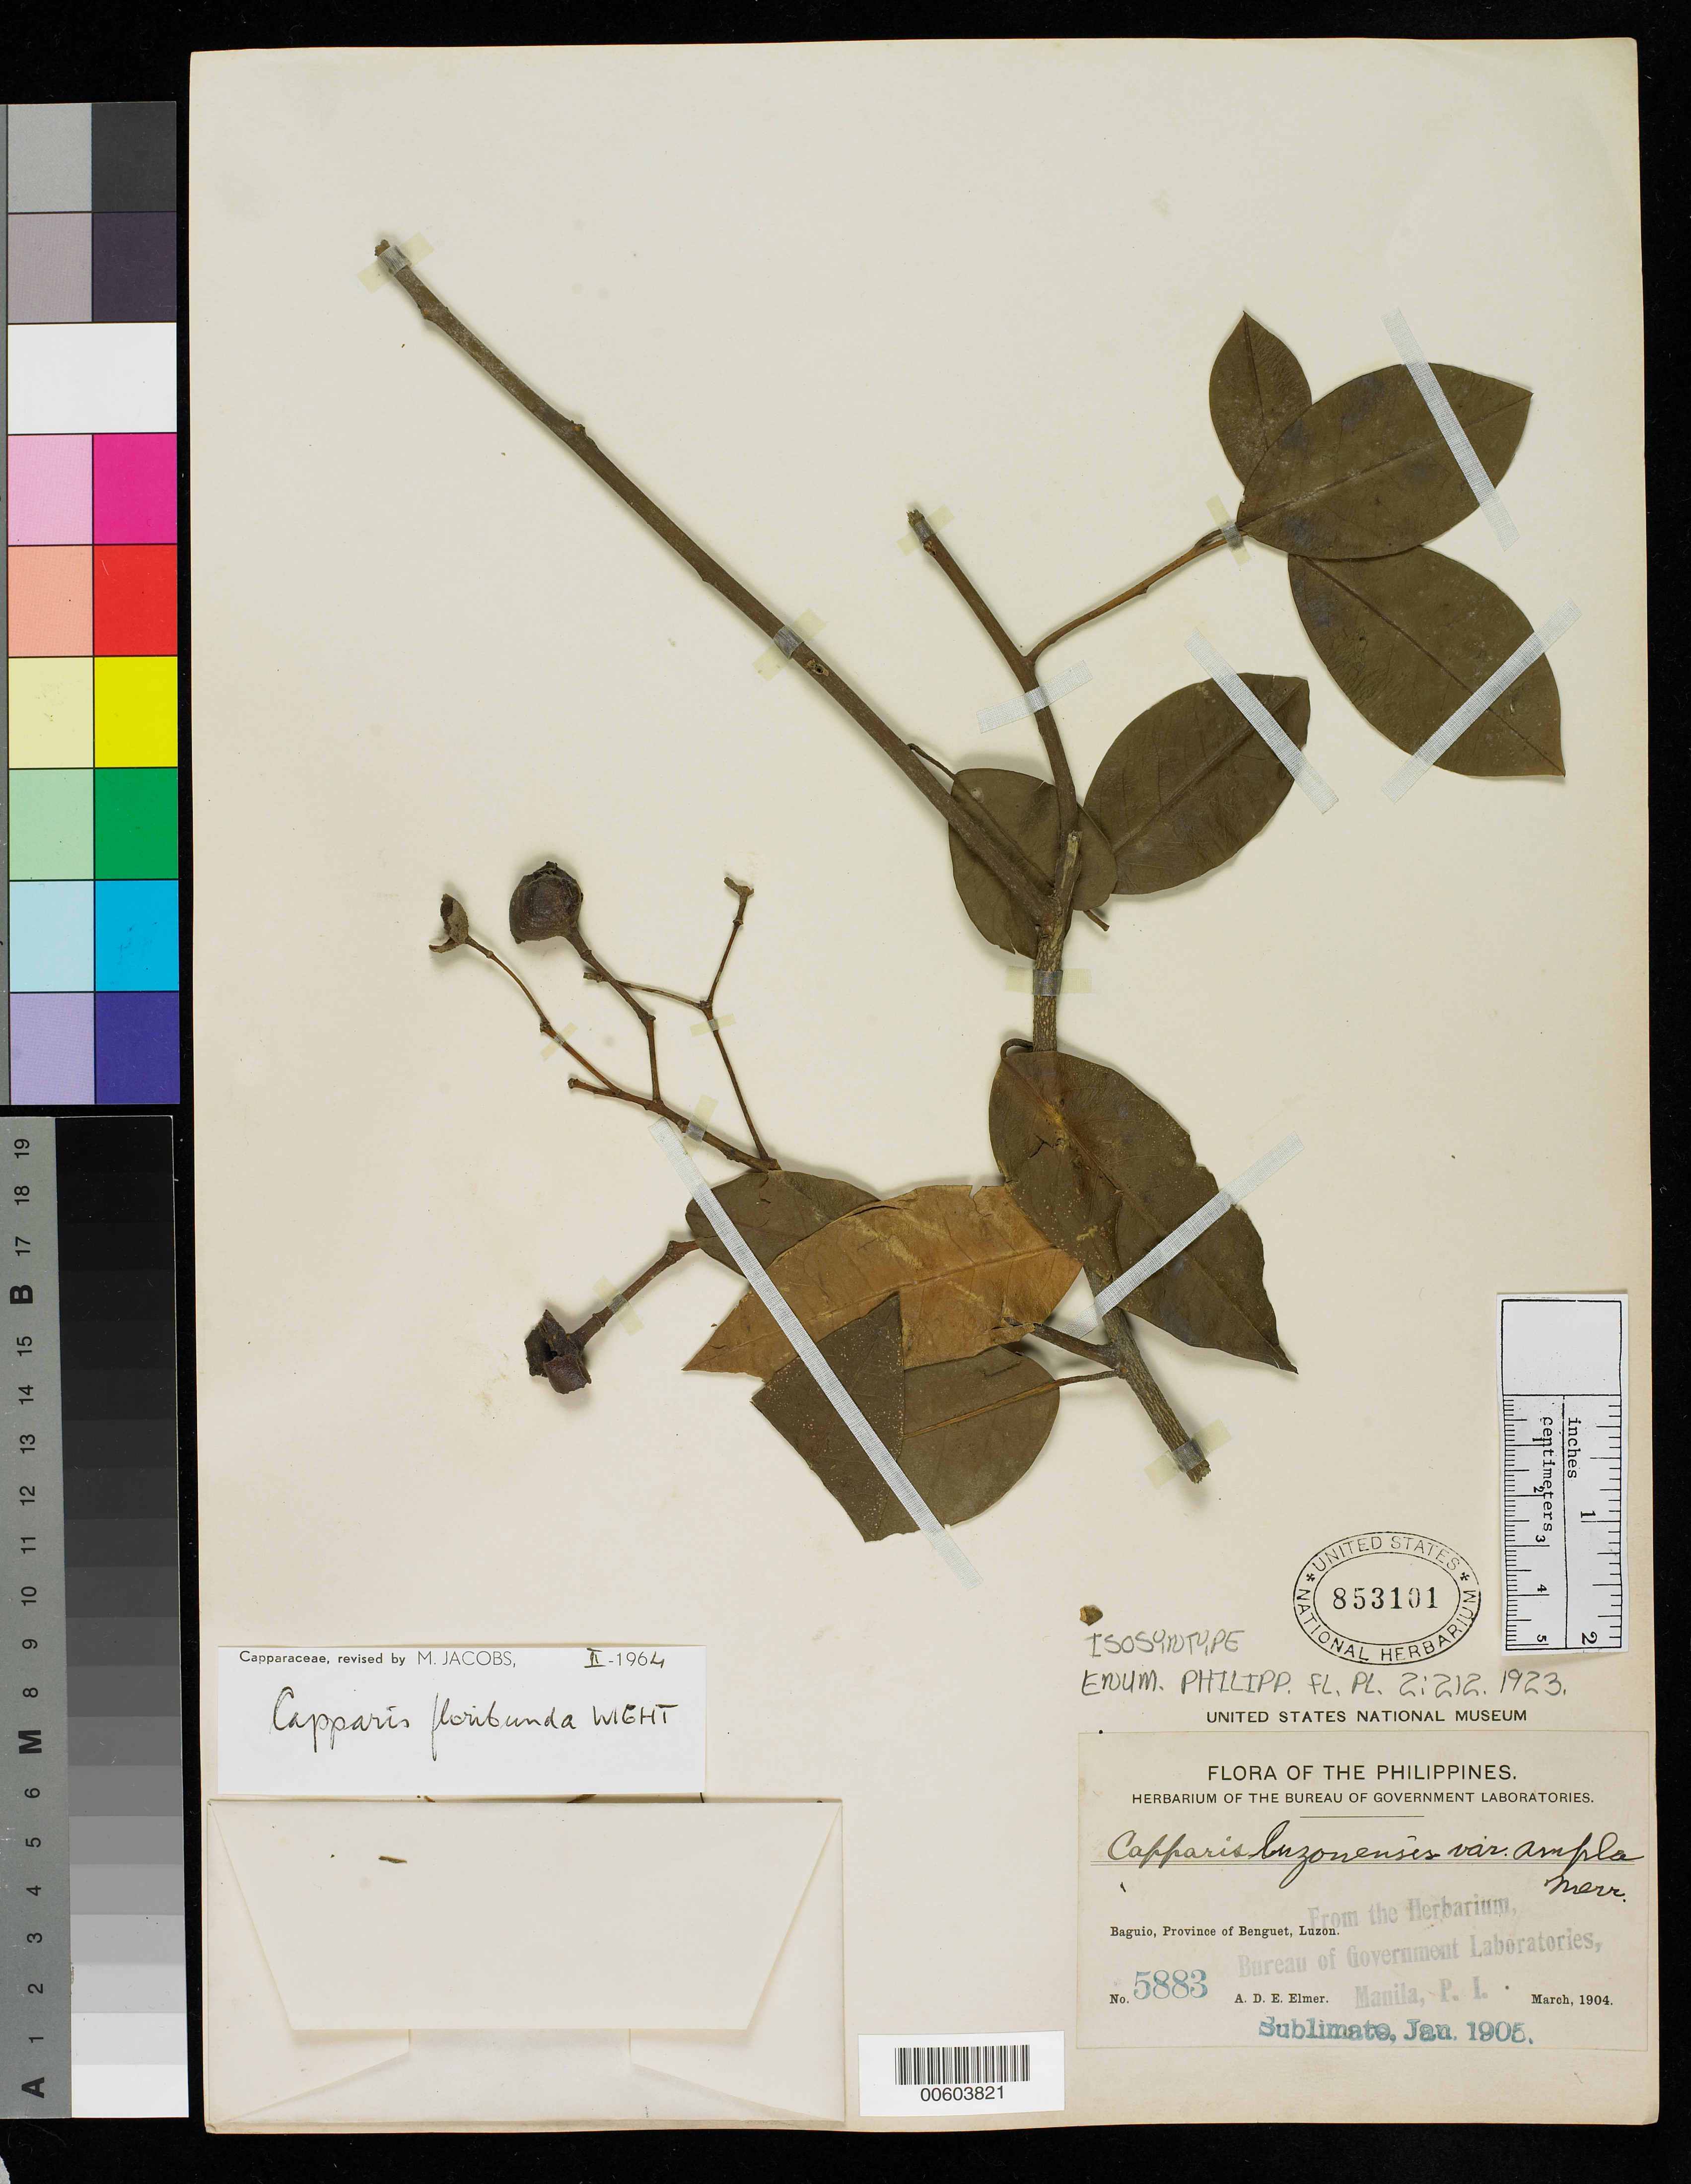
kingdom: Plantae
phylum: Tracheophyta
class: Magnoliopsida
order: Brassicales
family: Capparaceae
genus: Capparis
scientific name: Capparis luzonensis var. ampla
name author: Merr.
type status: Isosyntype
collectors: A. D. E. Elmer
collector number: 5883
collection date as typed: Mar 1904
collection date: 1904-03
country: Philippines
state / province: Cordillera (Administrative Region)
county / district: Benguet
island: Luzon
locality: Baguio.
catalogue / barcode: US 853101